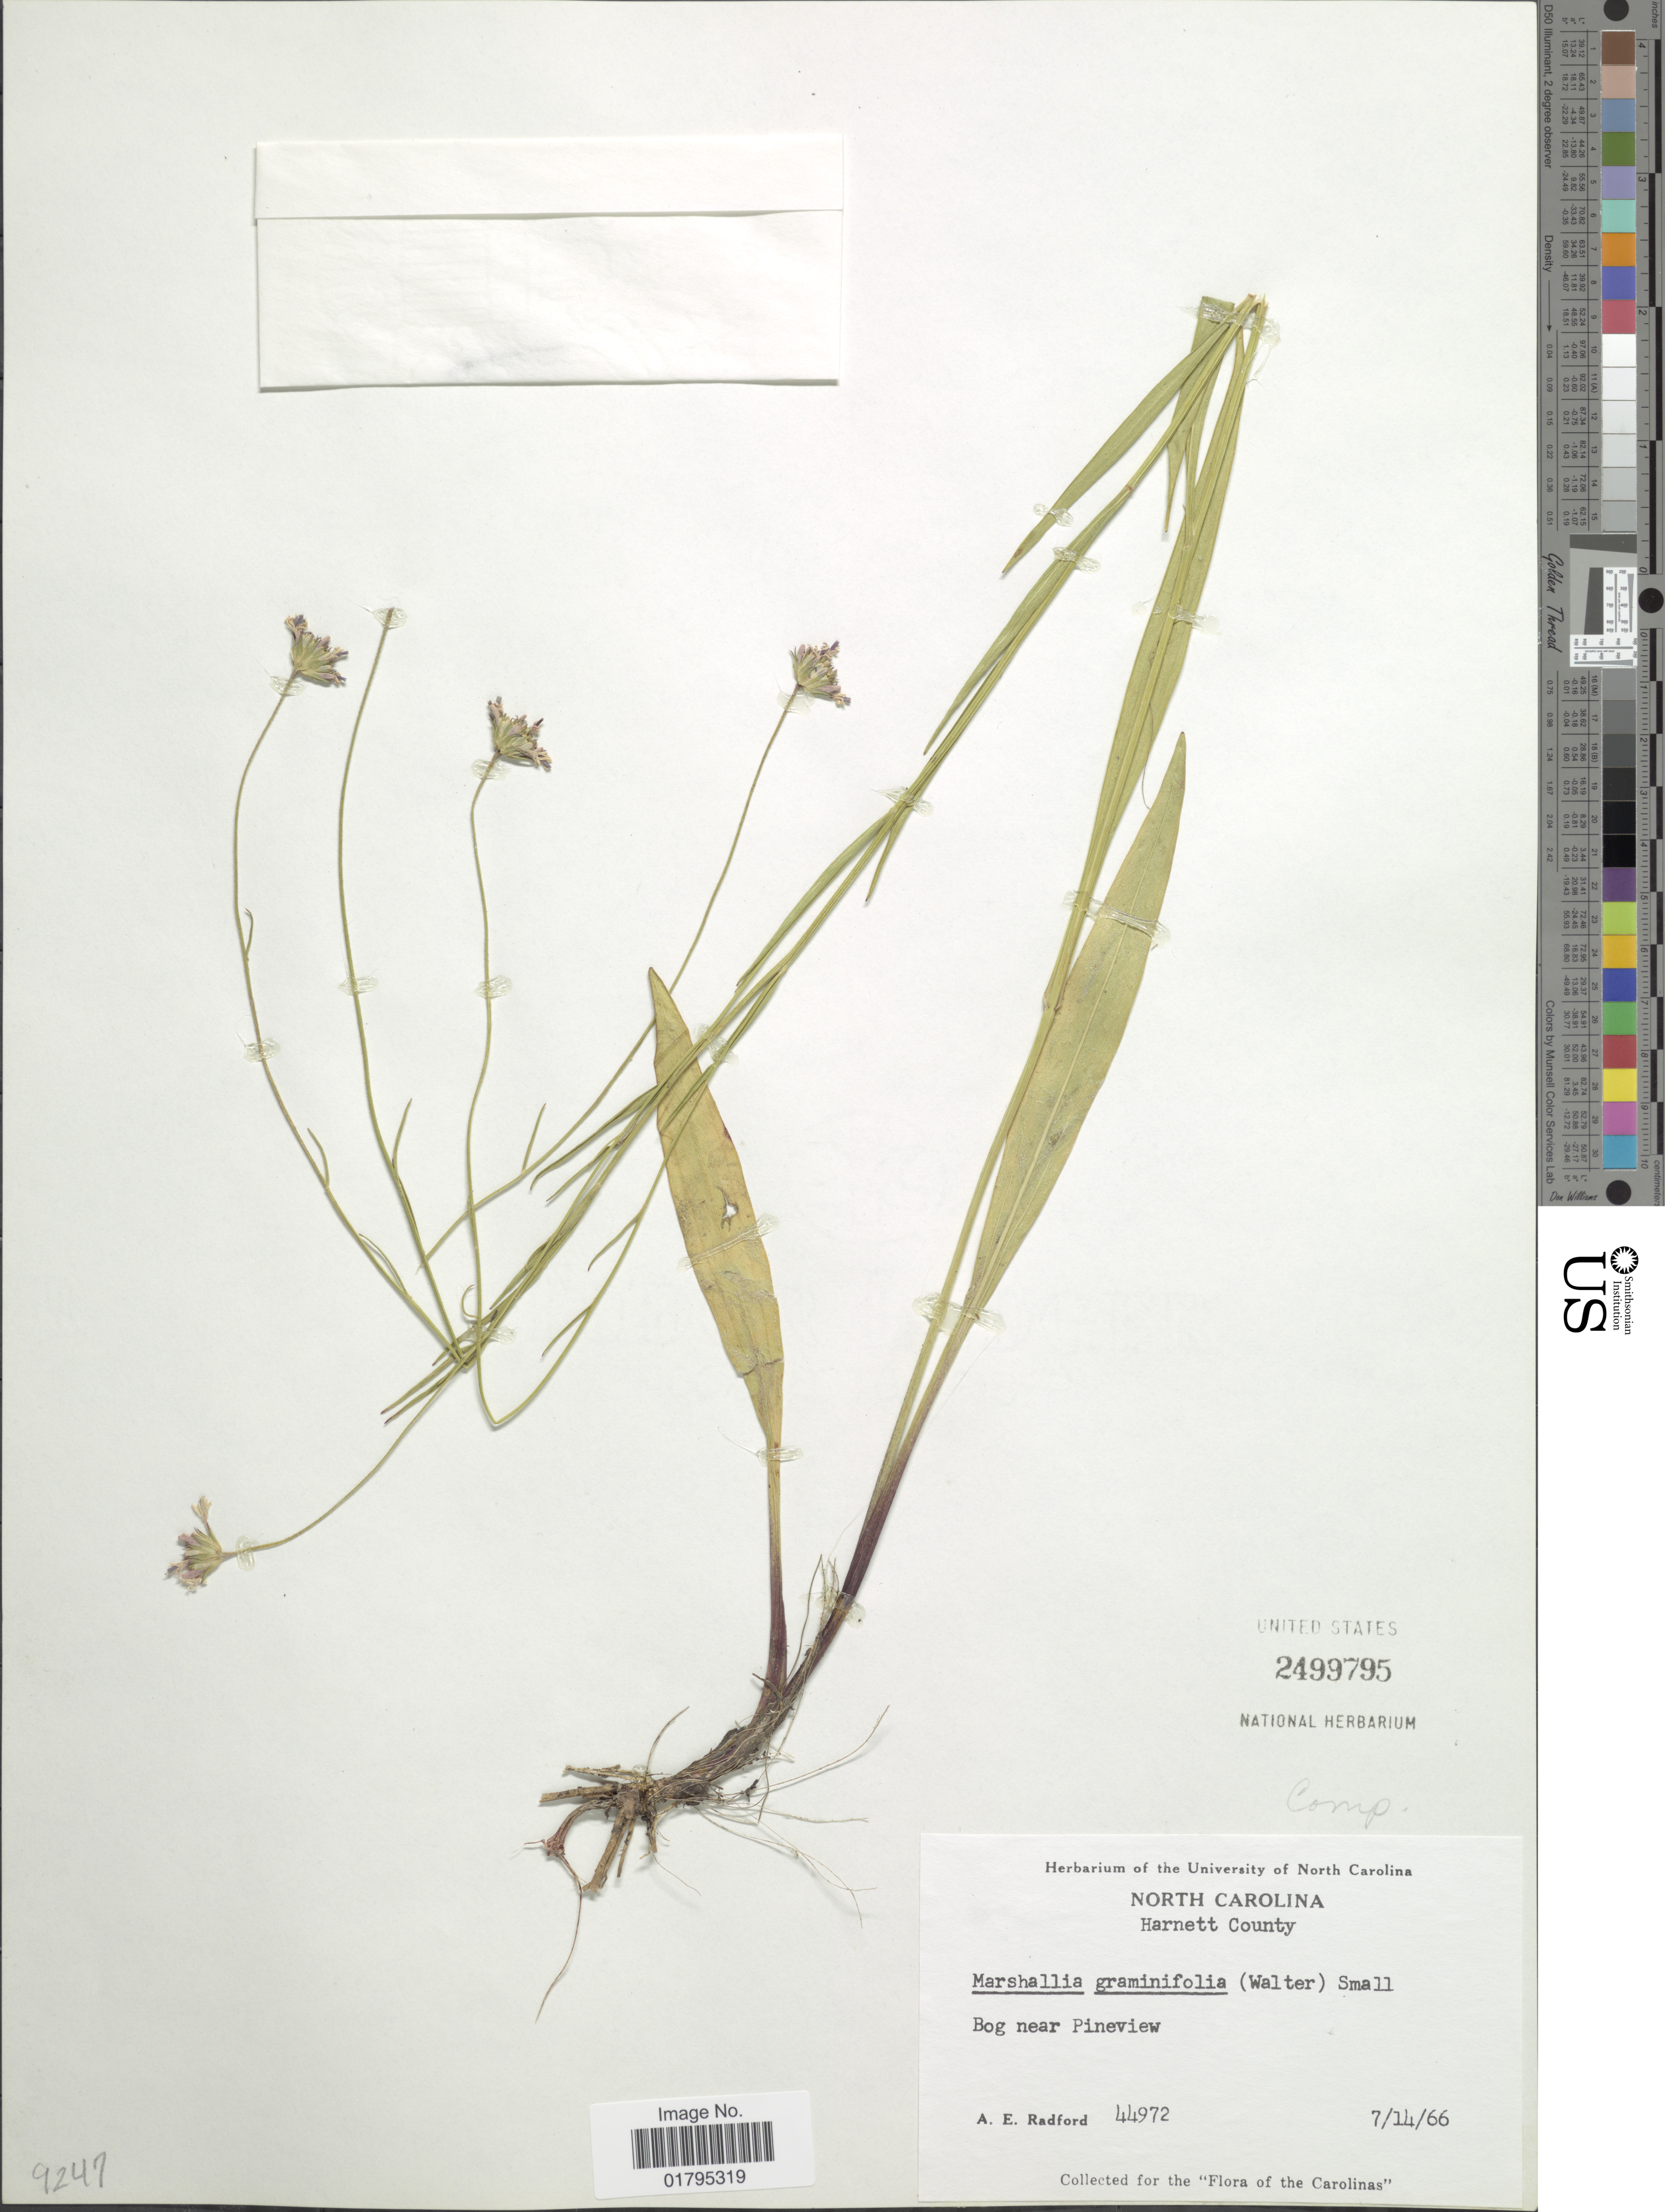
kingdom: Plantae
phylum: Tracheophyta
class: Magnoliopsida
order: Asterales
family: Asteraceae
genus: Marshallia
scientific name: Marshallia graminifolia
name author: (Walter) Small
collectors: A. E. Radford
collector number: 44972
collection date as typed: Transcribed d/m/y: 14/7/66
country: United States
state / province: North Carolina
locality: North Carolina, Harnett County. Bog near Pineview.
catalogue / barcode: US 2499795